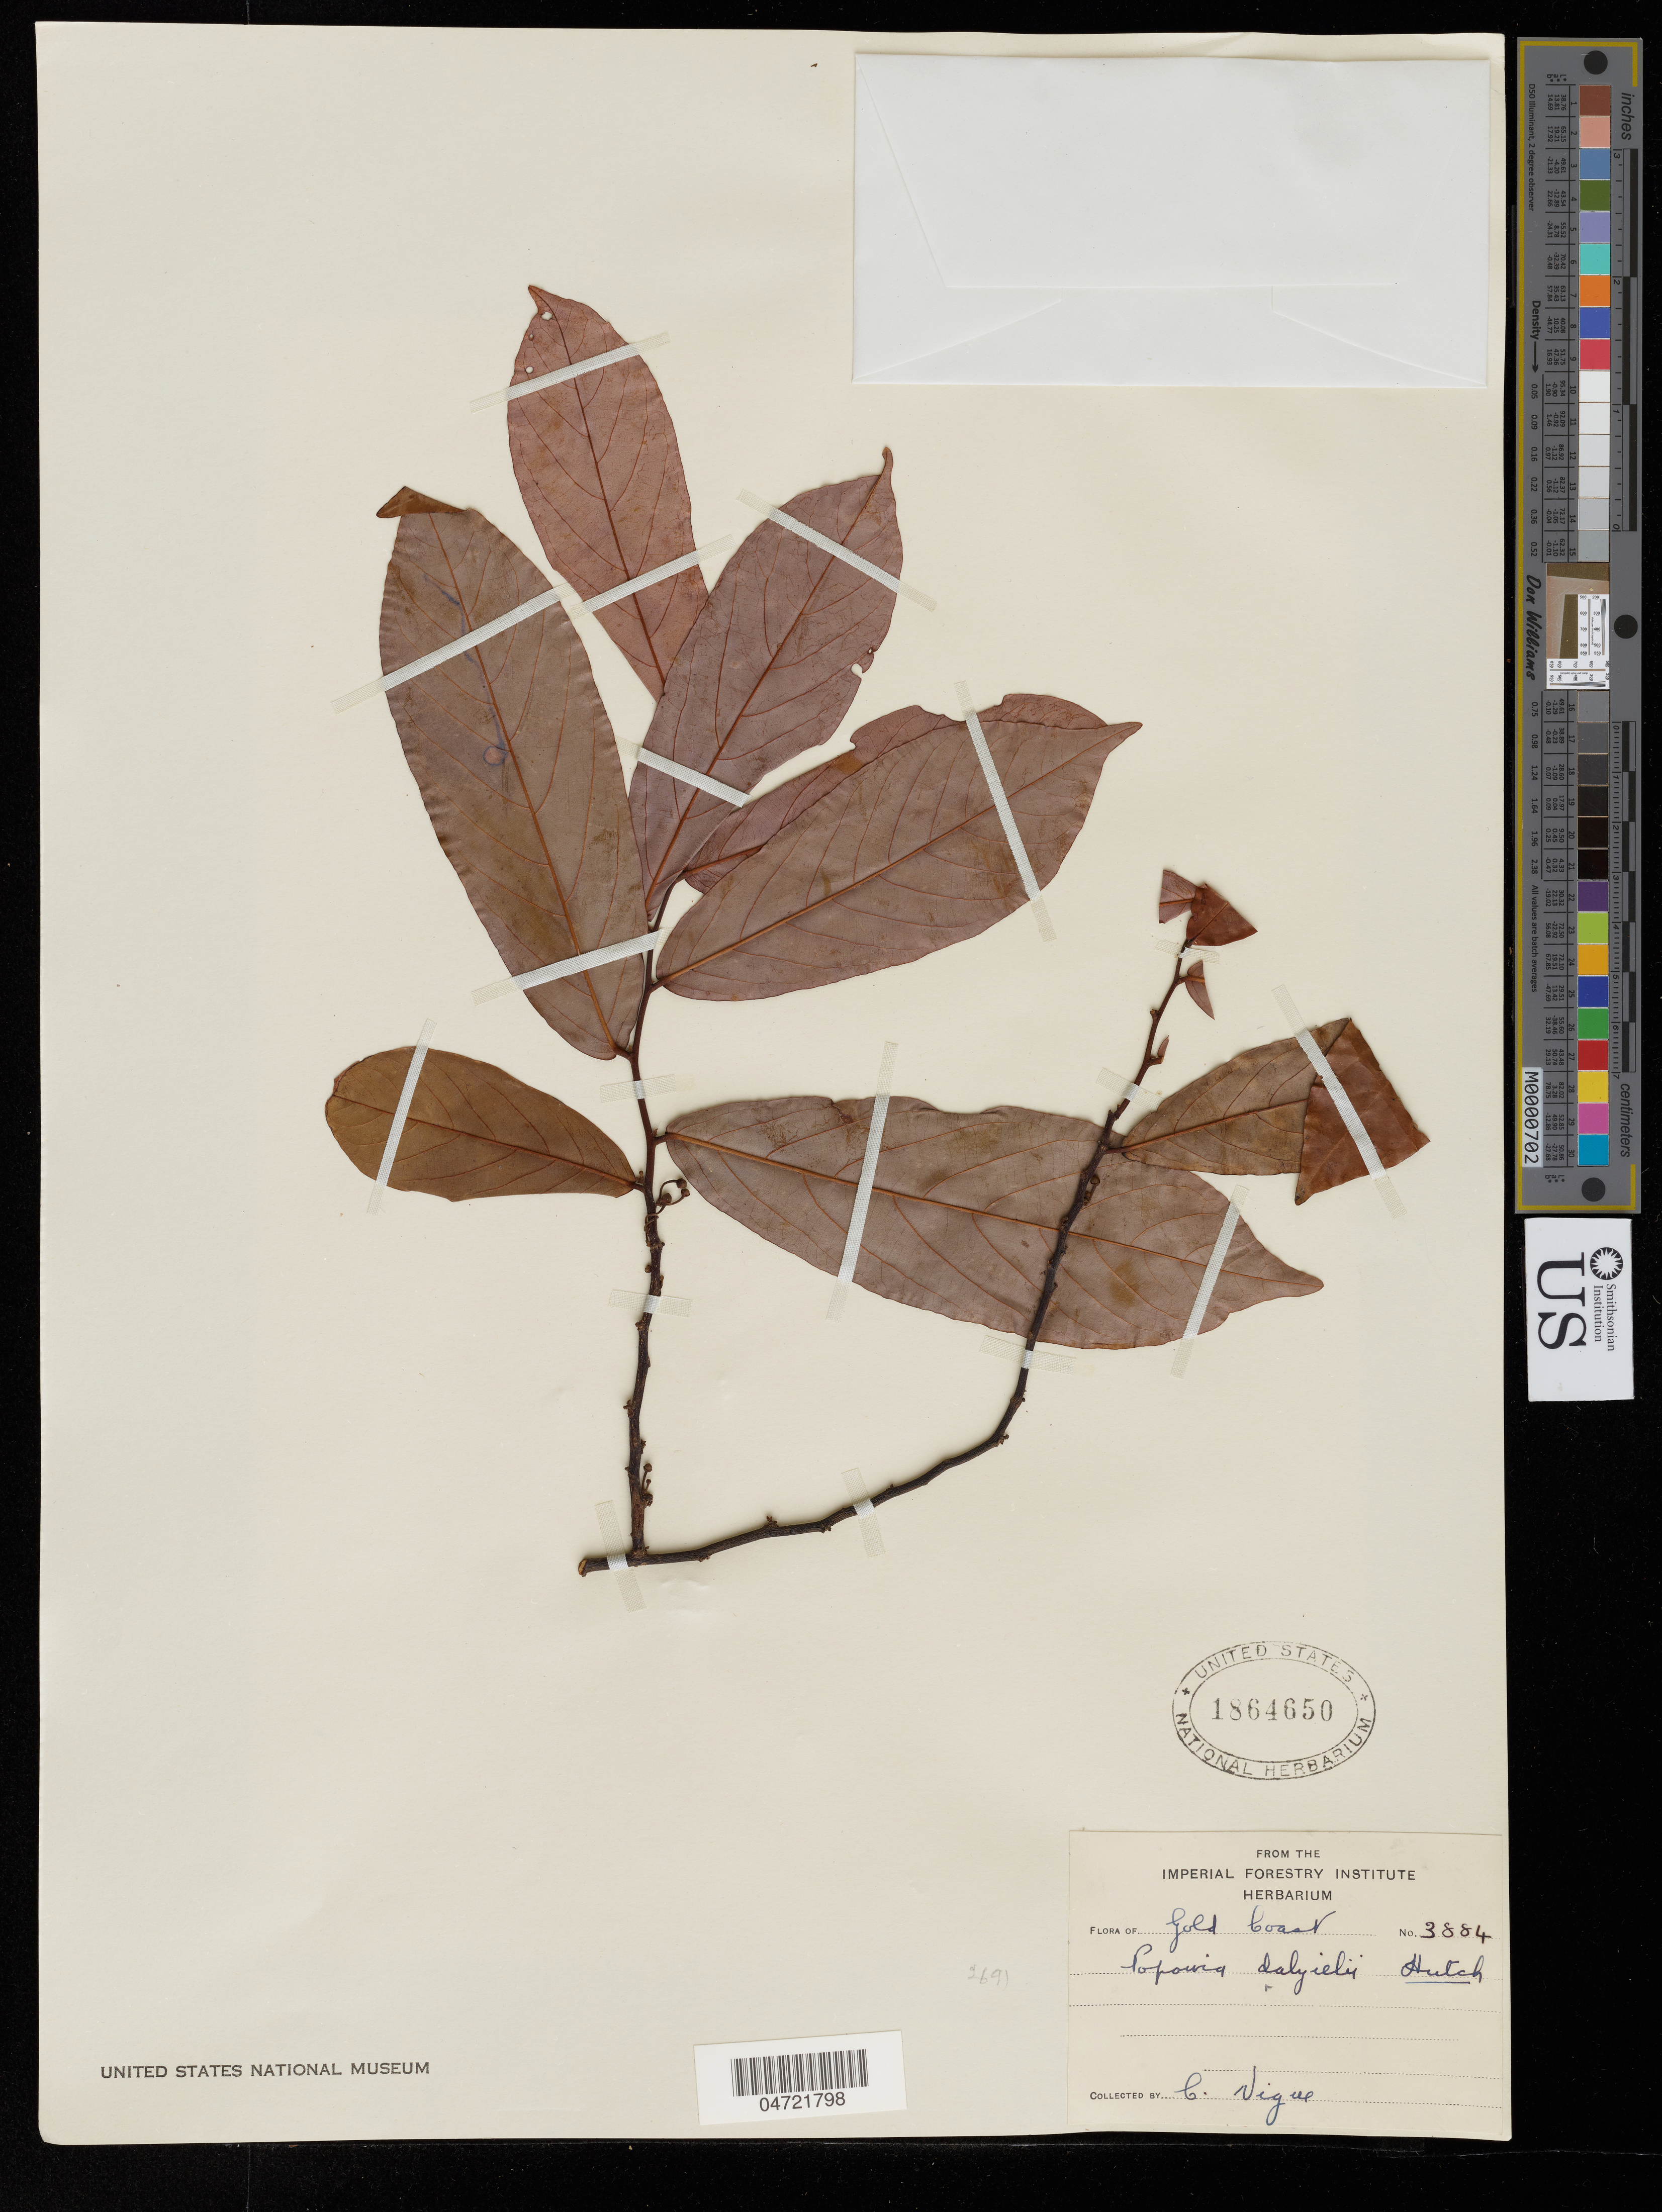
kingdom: Plantae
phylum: Tracheophyta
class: Magnoliopsida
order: Magnoliales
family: Annonaceae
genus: Popowia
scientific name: Popowia dalzielii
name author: Hutch.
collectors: C. Vigne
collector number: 3884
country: Ghana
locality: Gold Coast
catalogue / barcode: US 1864650